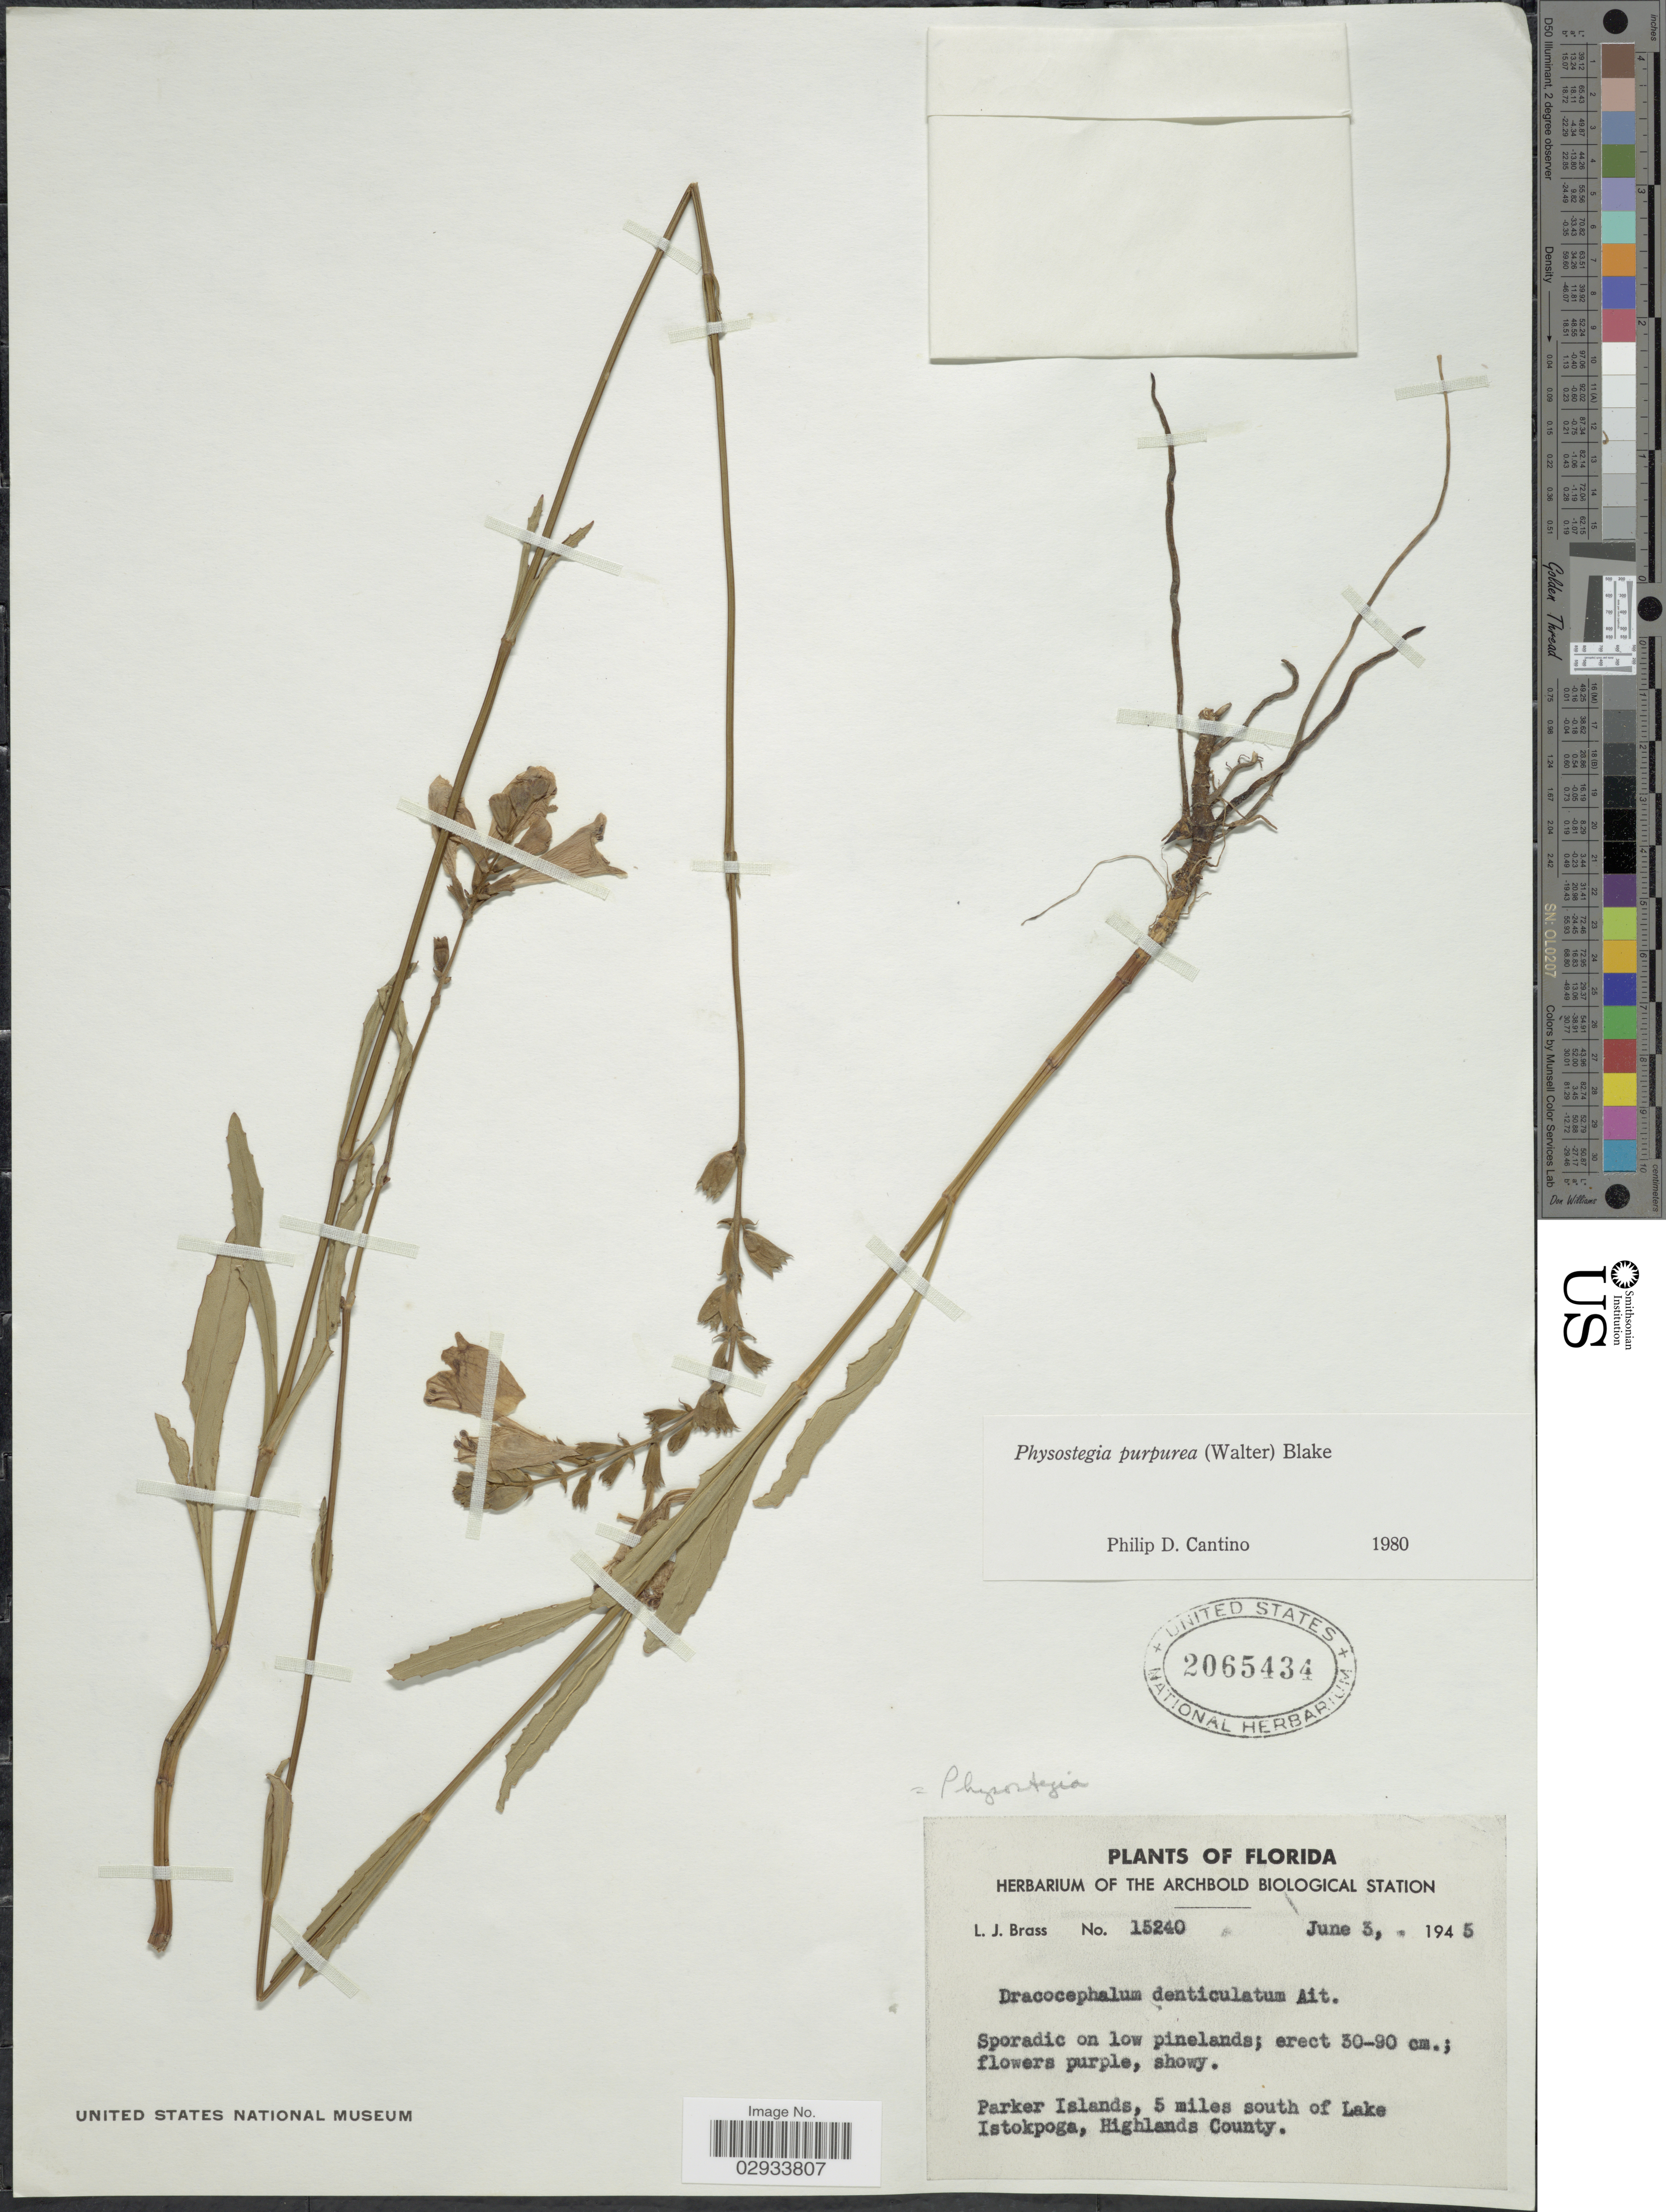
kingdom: Plantae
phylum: Tracheophyta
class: Magnoliopsida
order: Lamiales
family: Lamiaceae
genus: Physostegia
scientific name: Physostegia purpurea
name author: (Walter) Blake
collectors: L. J. Brass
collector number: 15240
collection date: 1945-06-03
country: United States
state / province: Florida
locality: Parker Islands, 5 miles south of Lake Istokpoga, Highlands County.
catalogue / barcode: US 2065434